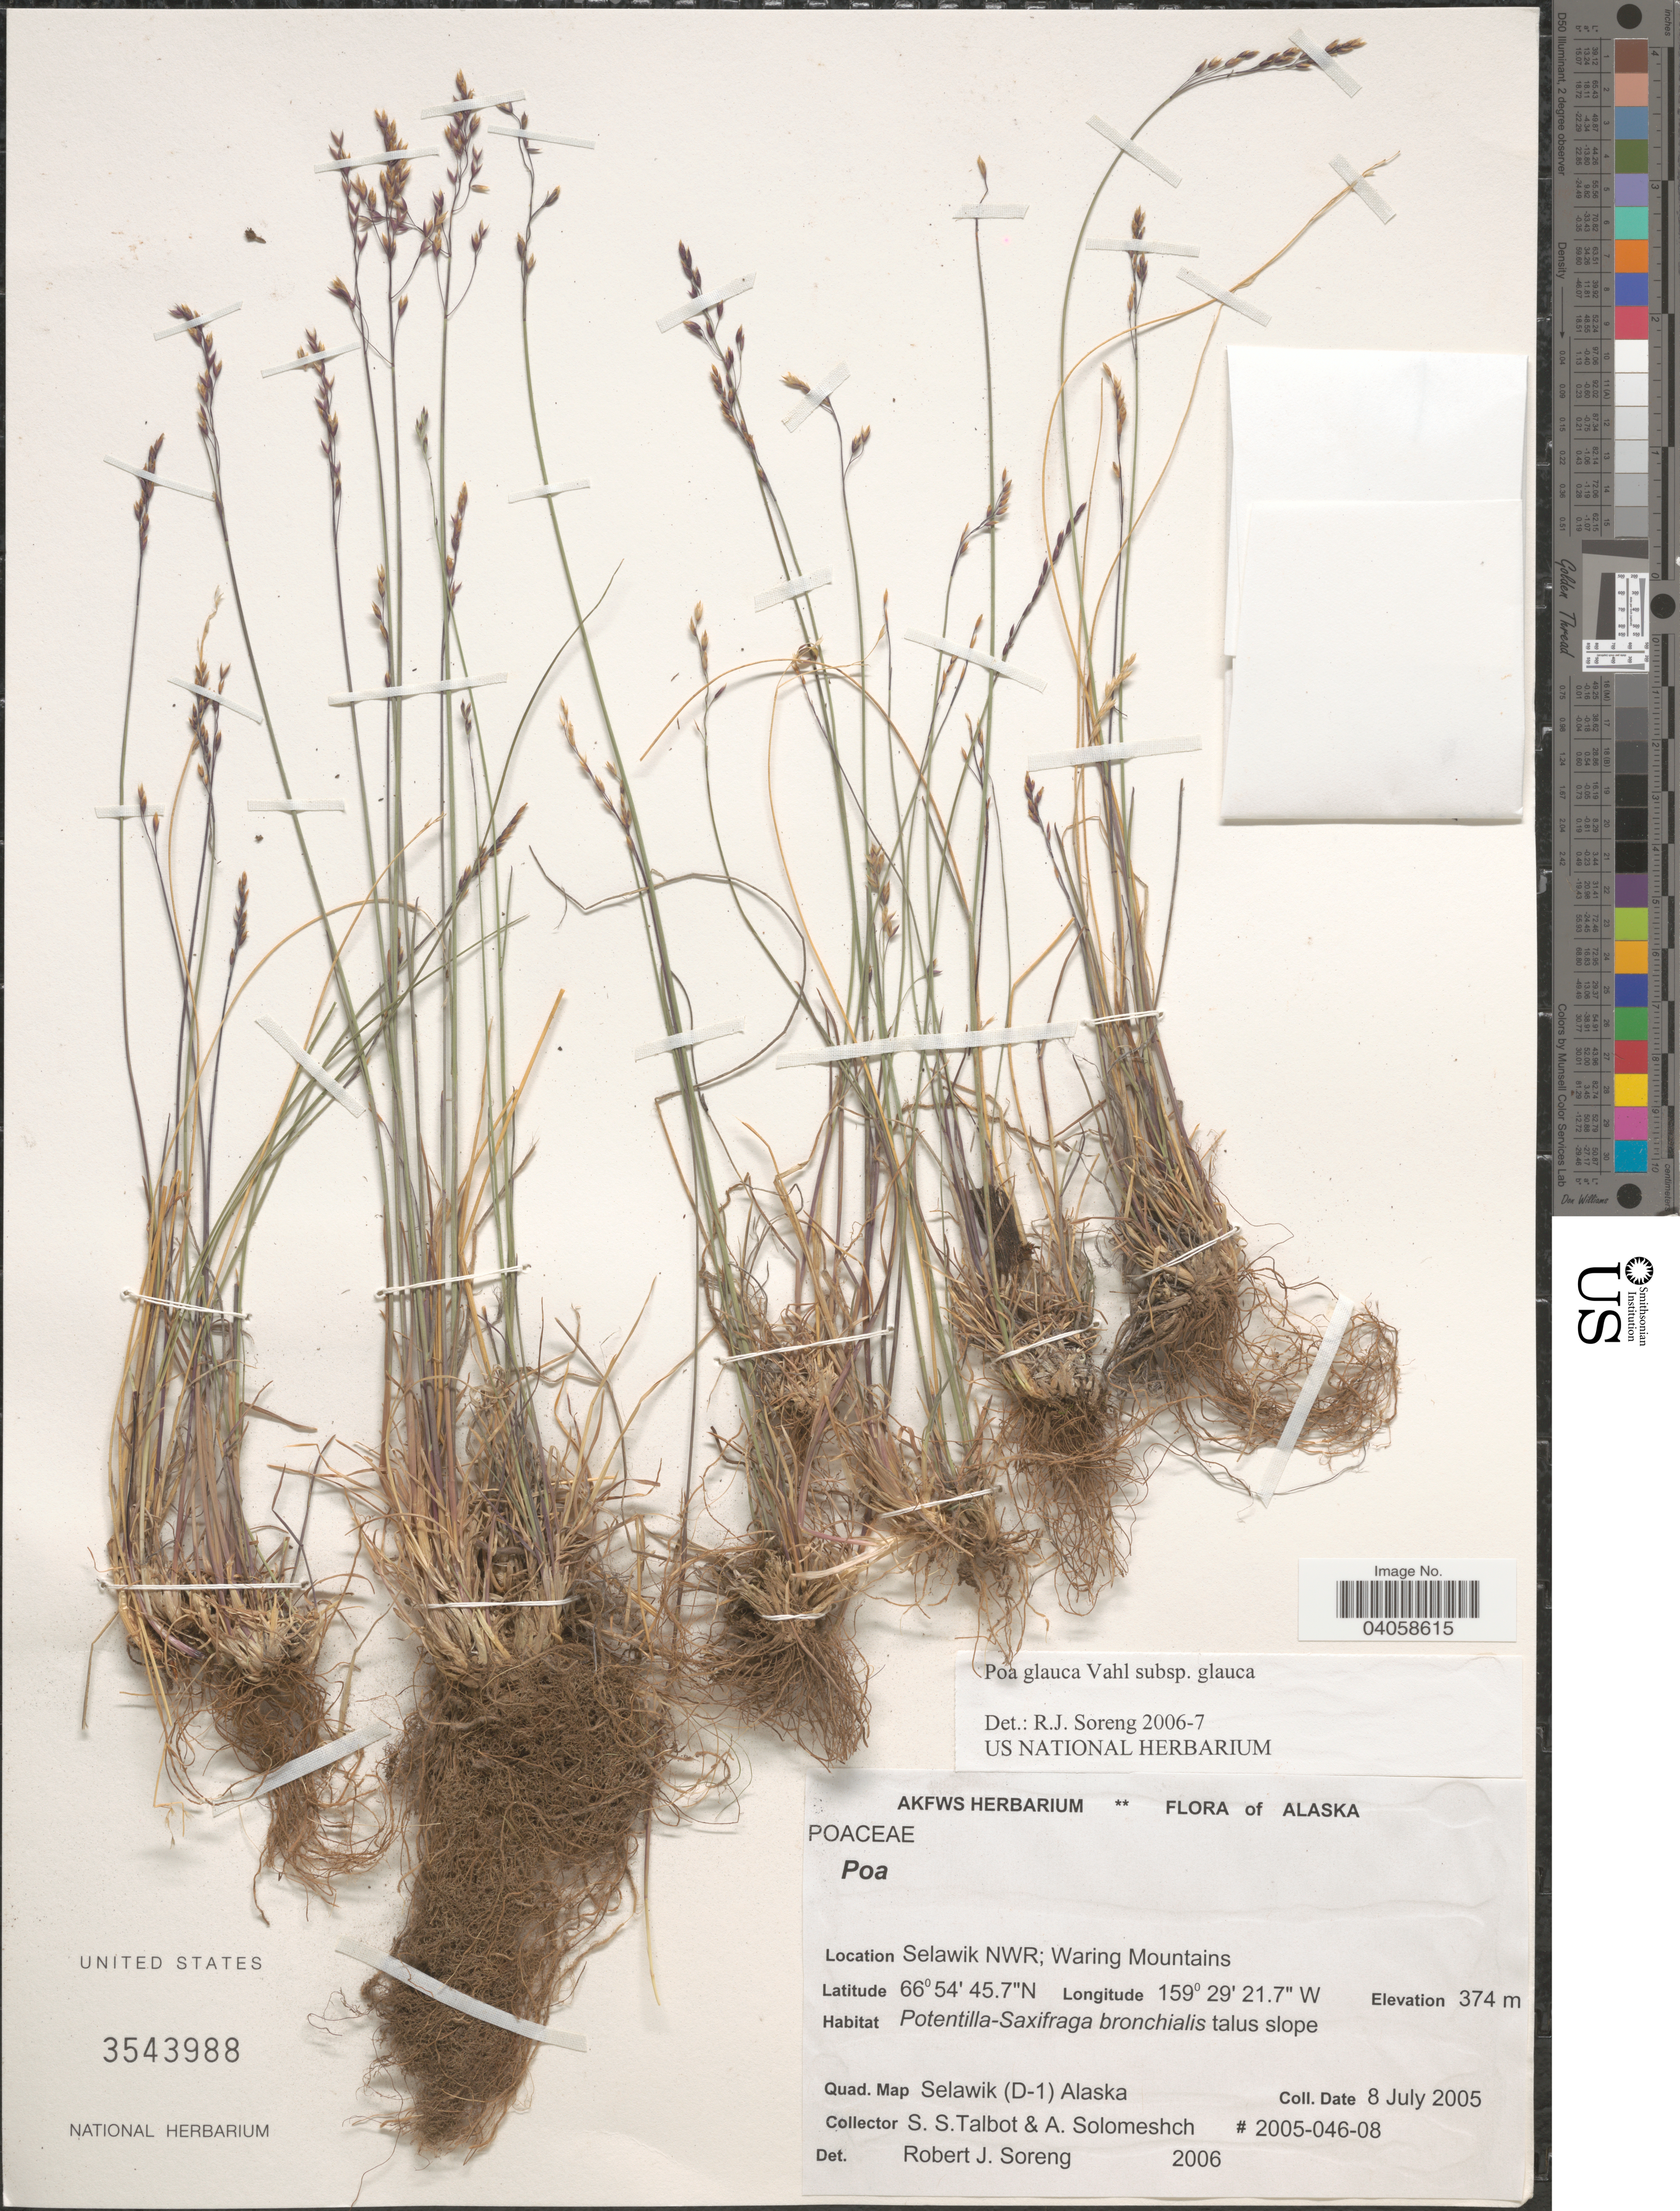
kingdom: Plantae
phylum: Tracheophyta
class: Liliopsida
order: Poales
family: Poaceae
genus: Poa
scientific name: Poa glauca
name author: Vahl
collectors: S. S. Talbot & A. Solomeshch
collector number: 2005-046-08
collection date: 2005-07-08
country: United States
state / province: Alaska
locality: Selawik NWR; Waring Mountains. Quad. Map Selawik (D-1).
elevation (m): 374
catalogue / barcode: US 3543988